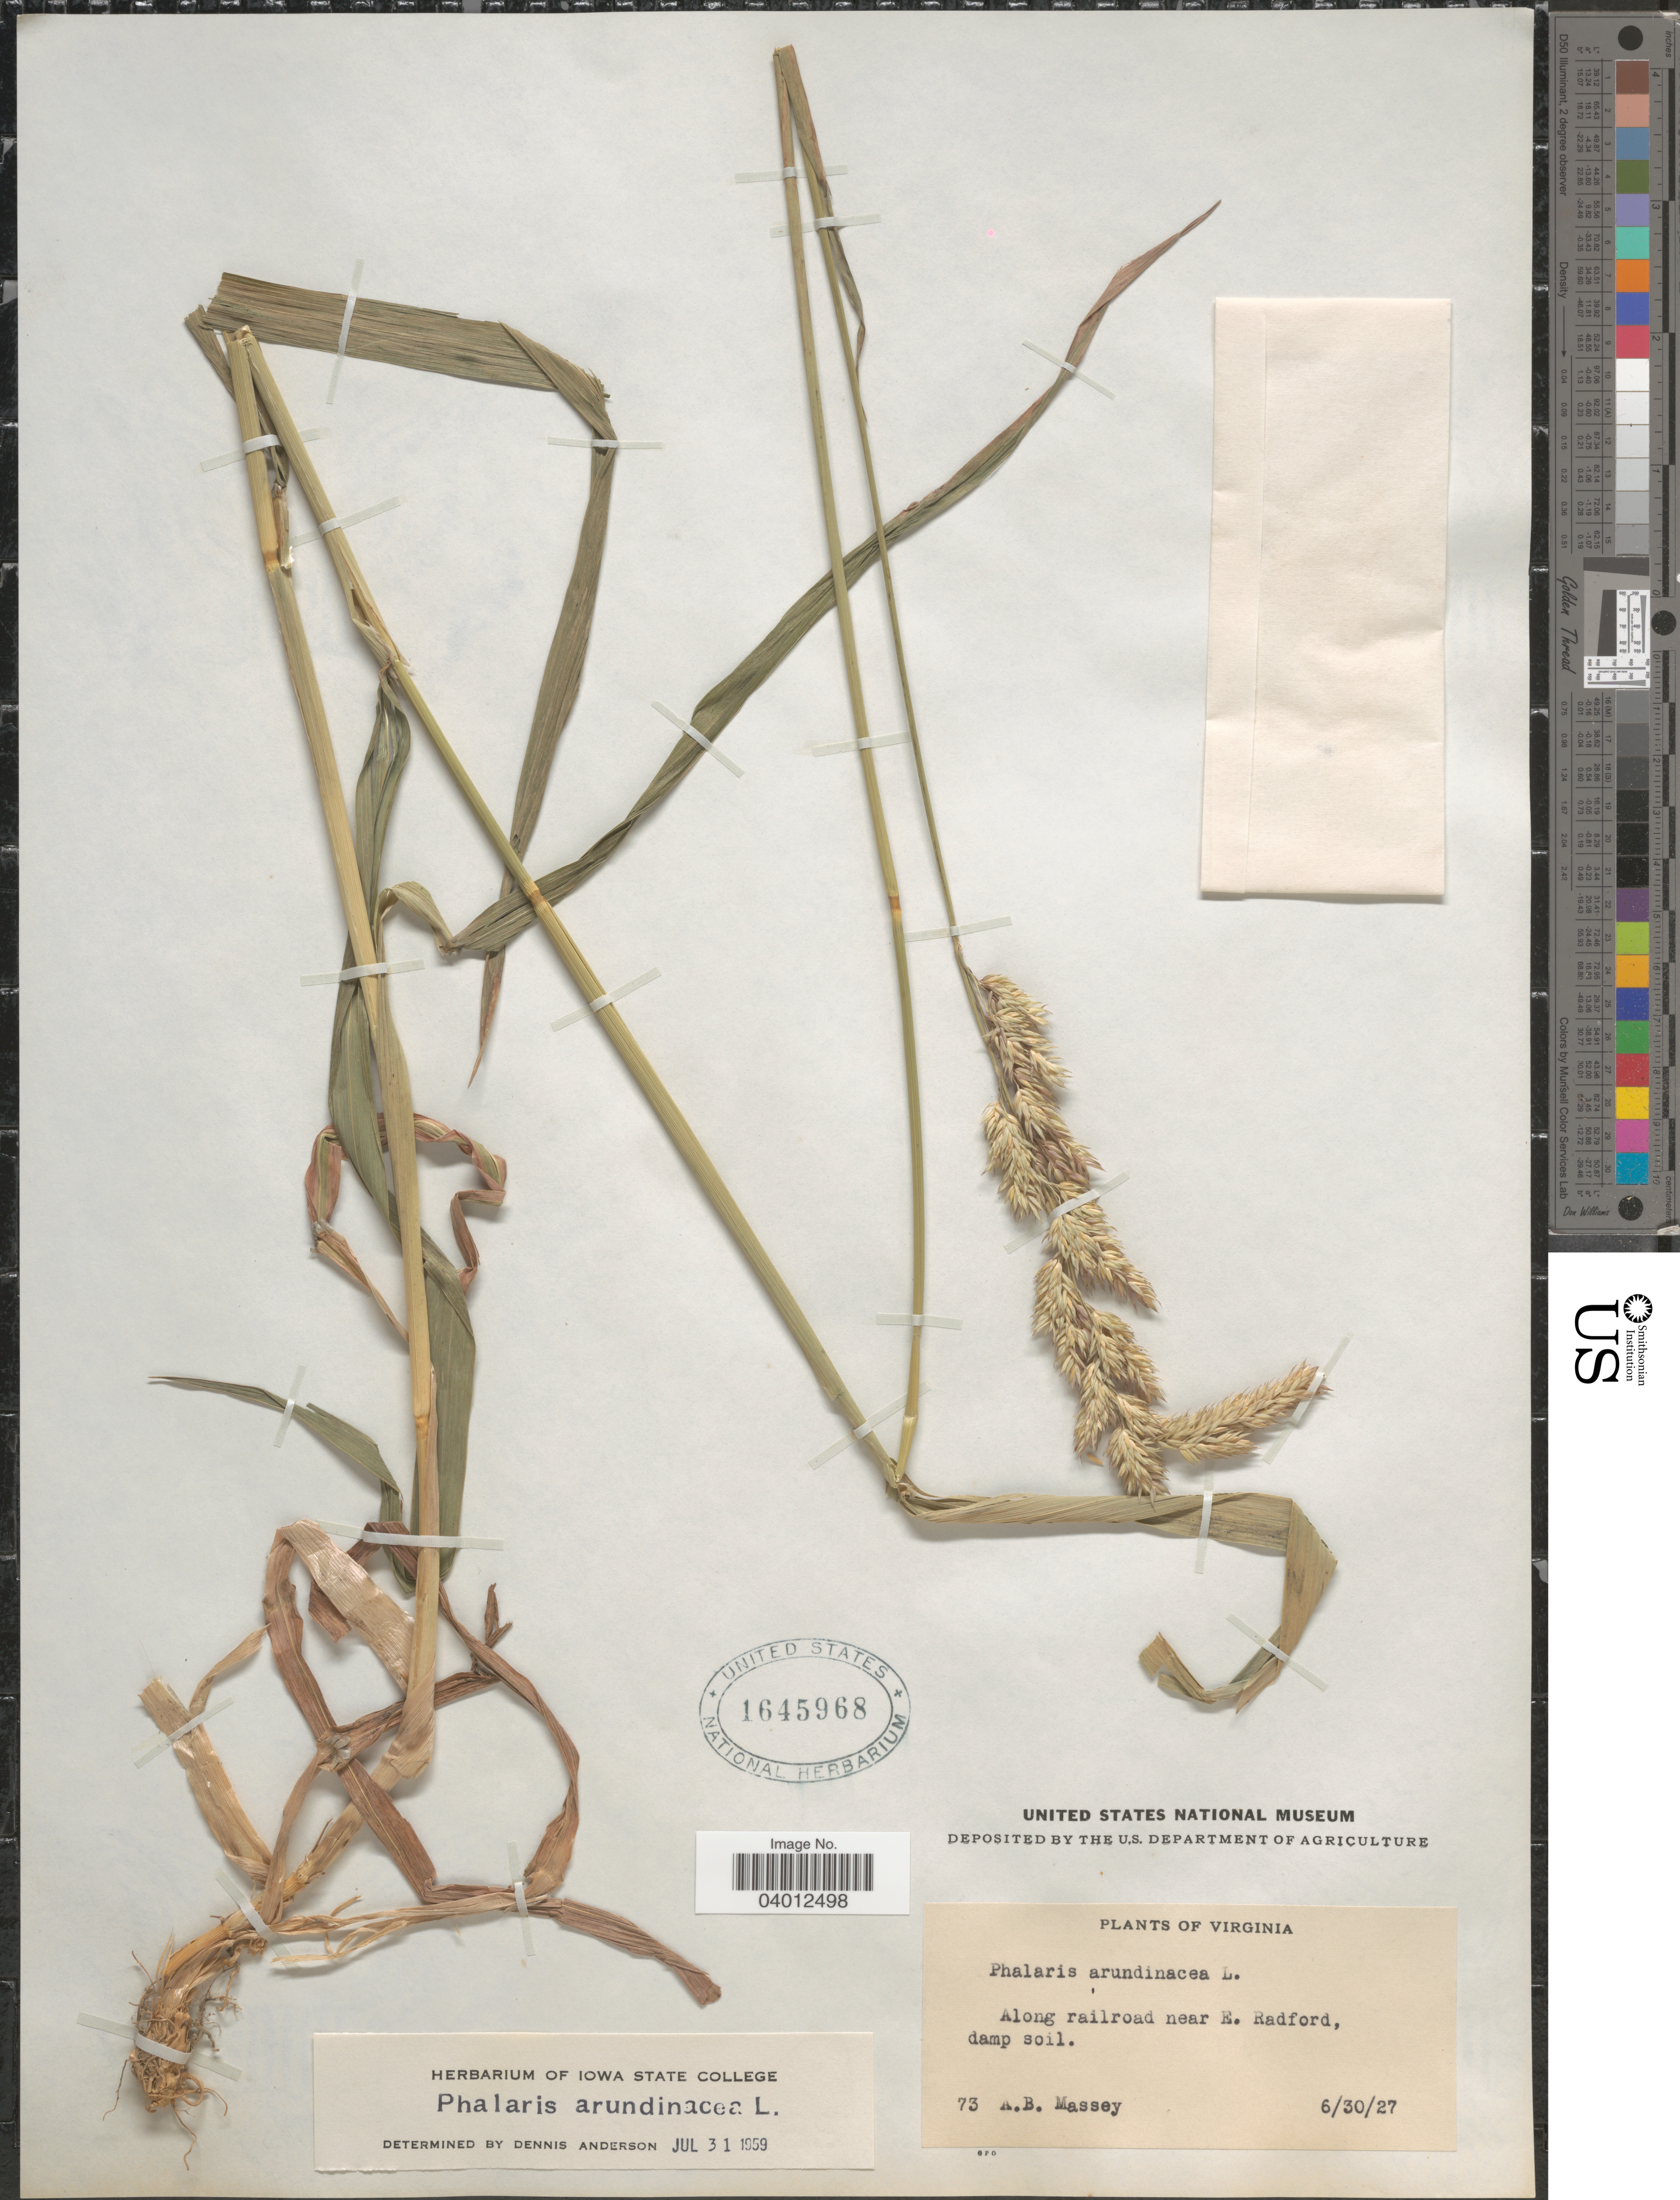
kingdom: Plantae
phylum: Tracheophyta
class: Liliopsida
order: Poales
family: Poaceae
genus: Phalaris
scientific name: Phalaris arundinacea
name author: L.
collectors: A. Massey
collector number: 73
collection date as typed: Transcribed d/m/y: 30/6/27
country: United States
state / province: Virginia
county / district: City of Radford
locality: Along railroad near E. Radford, damp soil.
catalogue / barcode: US 1645968